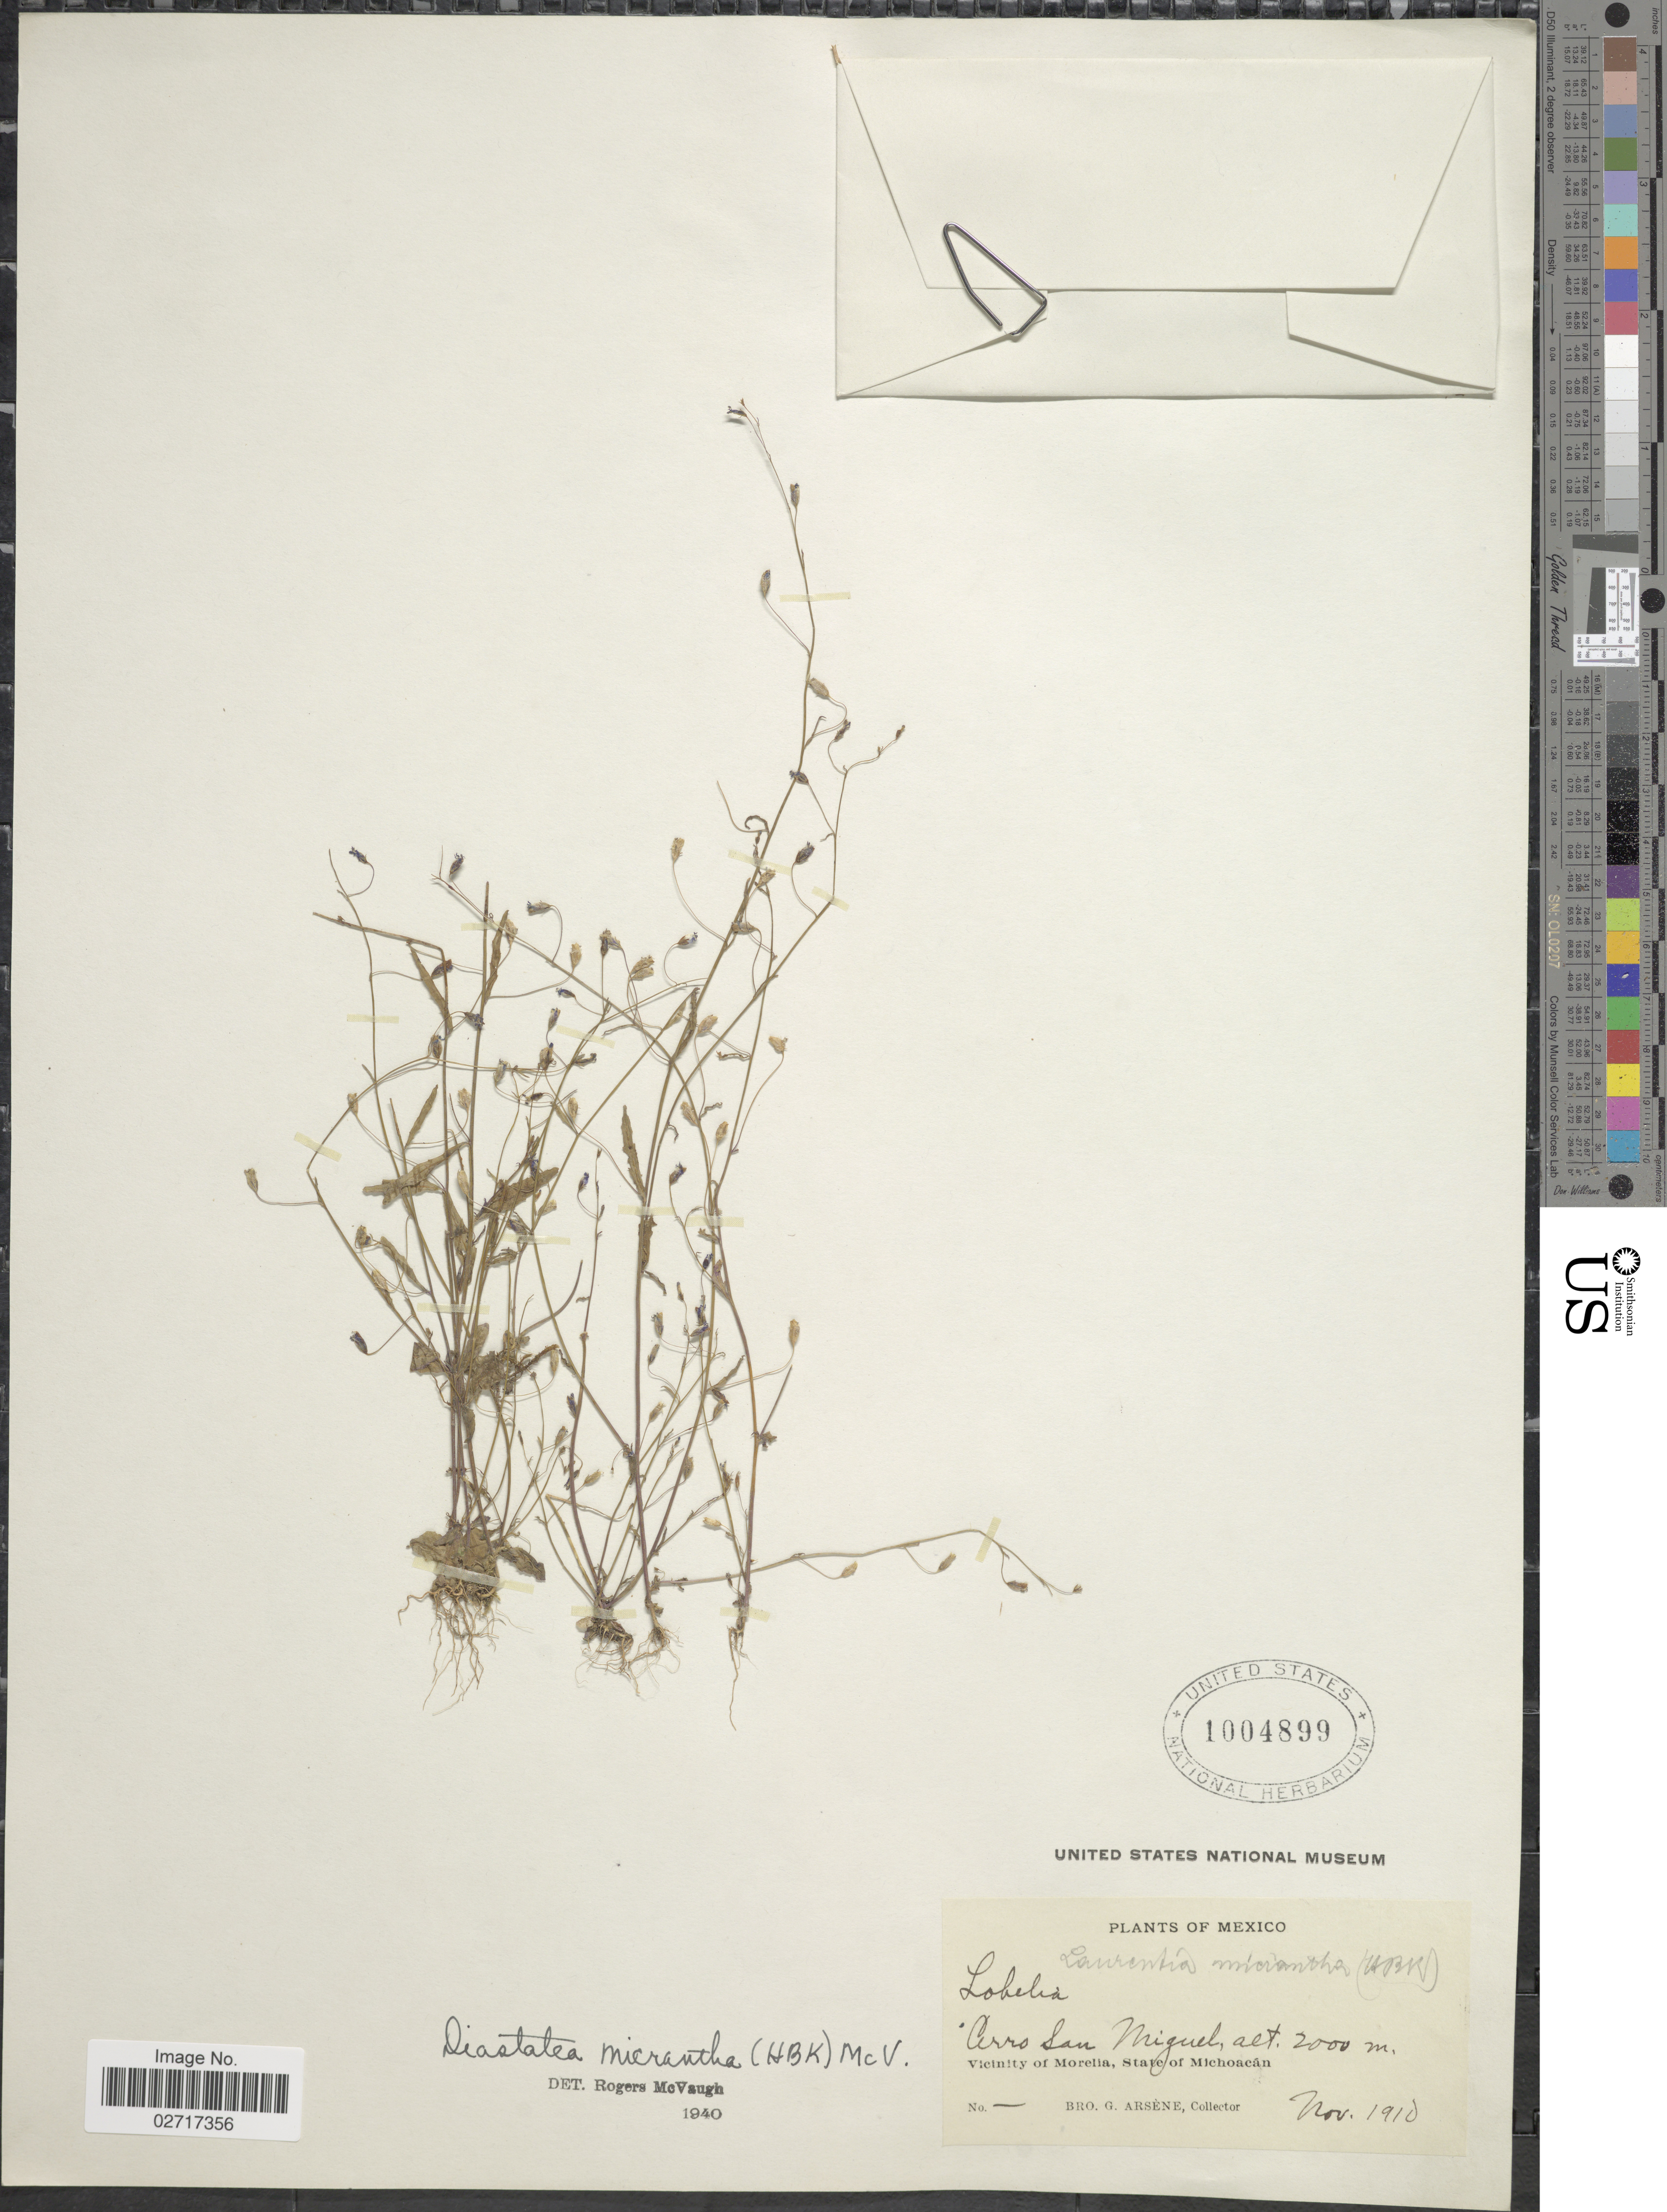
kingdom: Plantae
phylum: Tracheophyta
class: Magnoliopsida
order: Asterales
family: Campanulaceae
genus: Diastatea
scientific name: Diastatea micrantha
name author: (Kunth) McVaugh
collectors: Bro. G. Arsène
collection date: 1910-11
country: Mexico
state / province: Michoacán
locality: Cerro San Miguel. Vicinity of Morelia.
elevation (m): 2000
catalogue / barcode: US 1004899